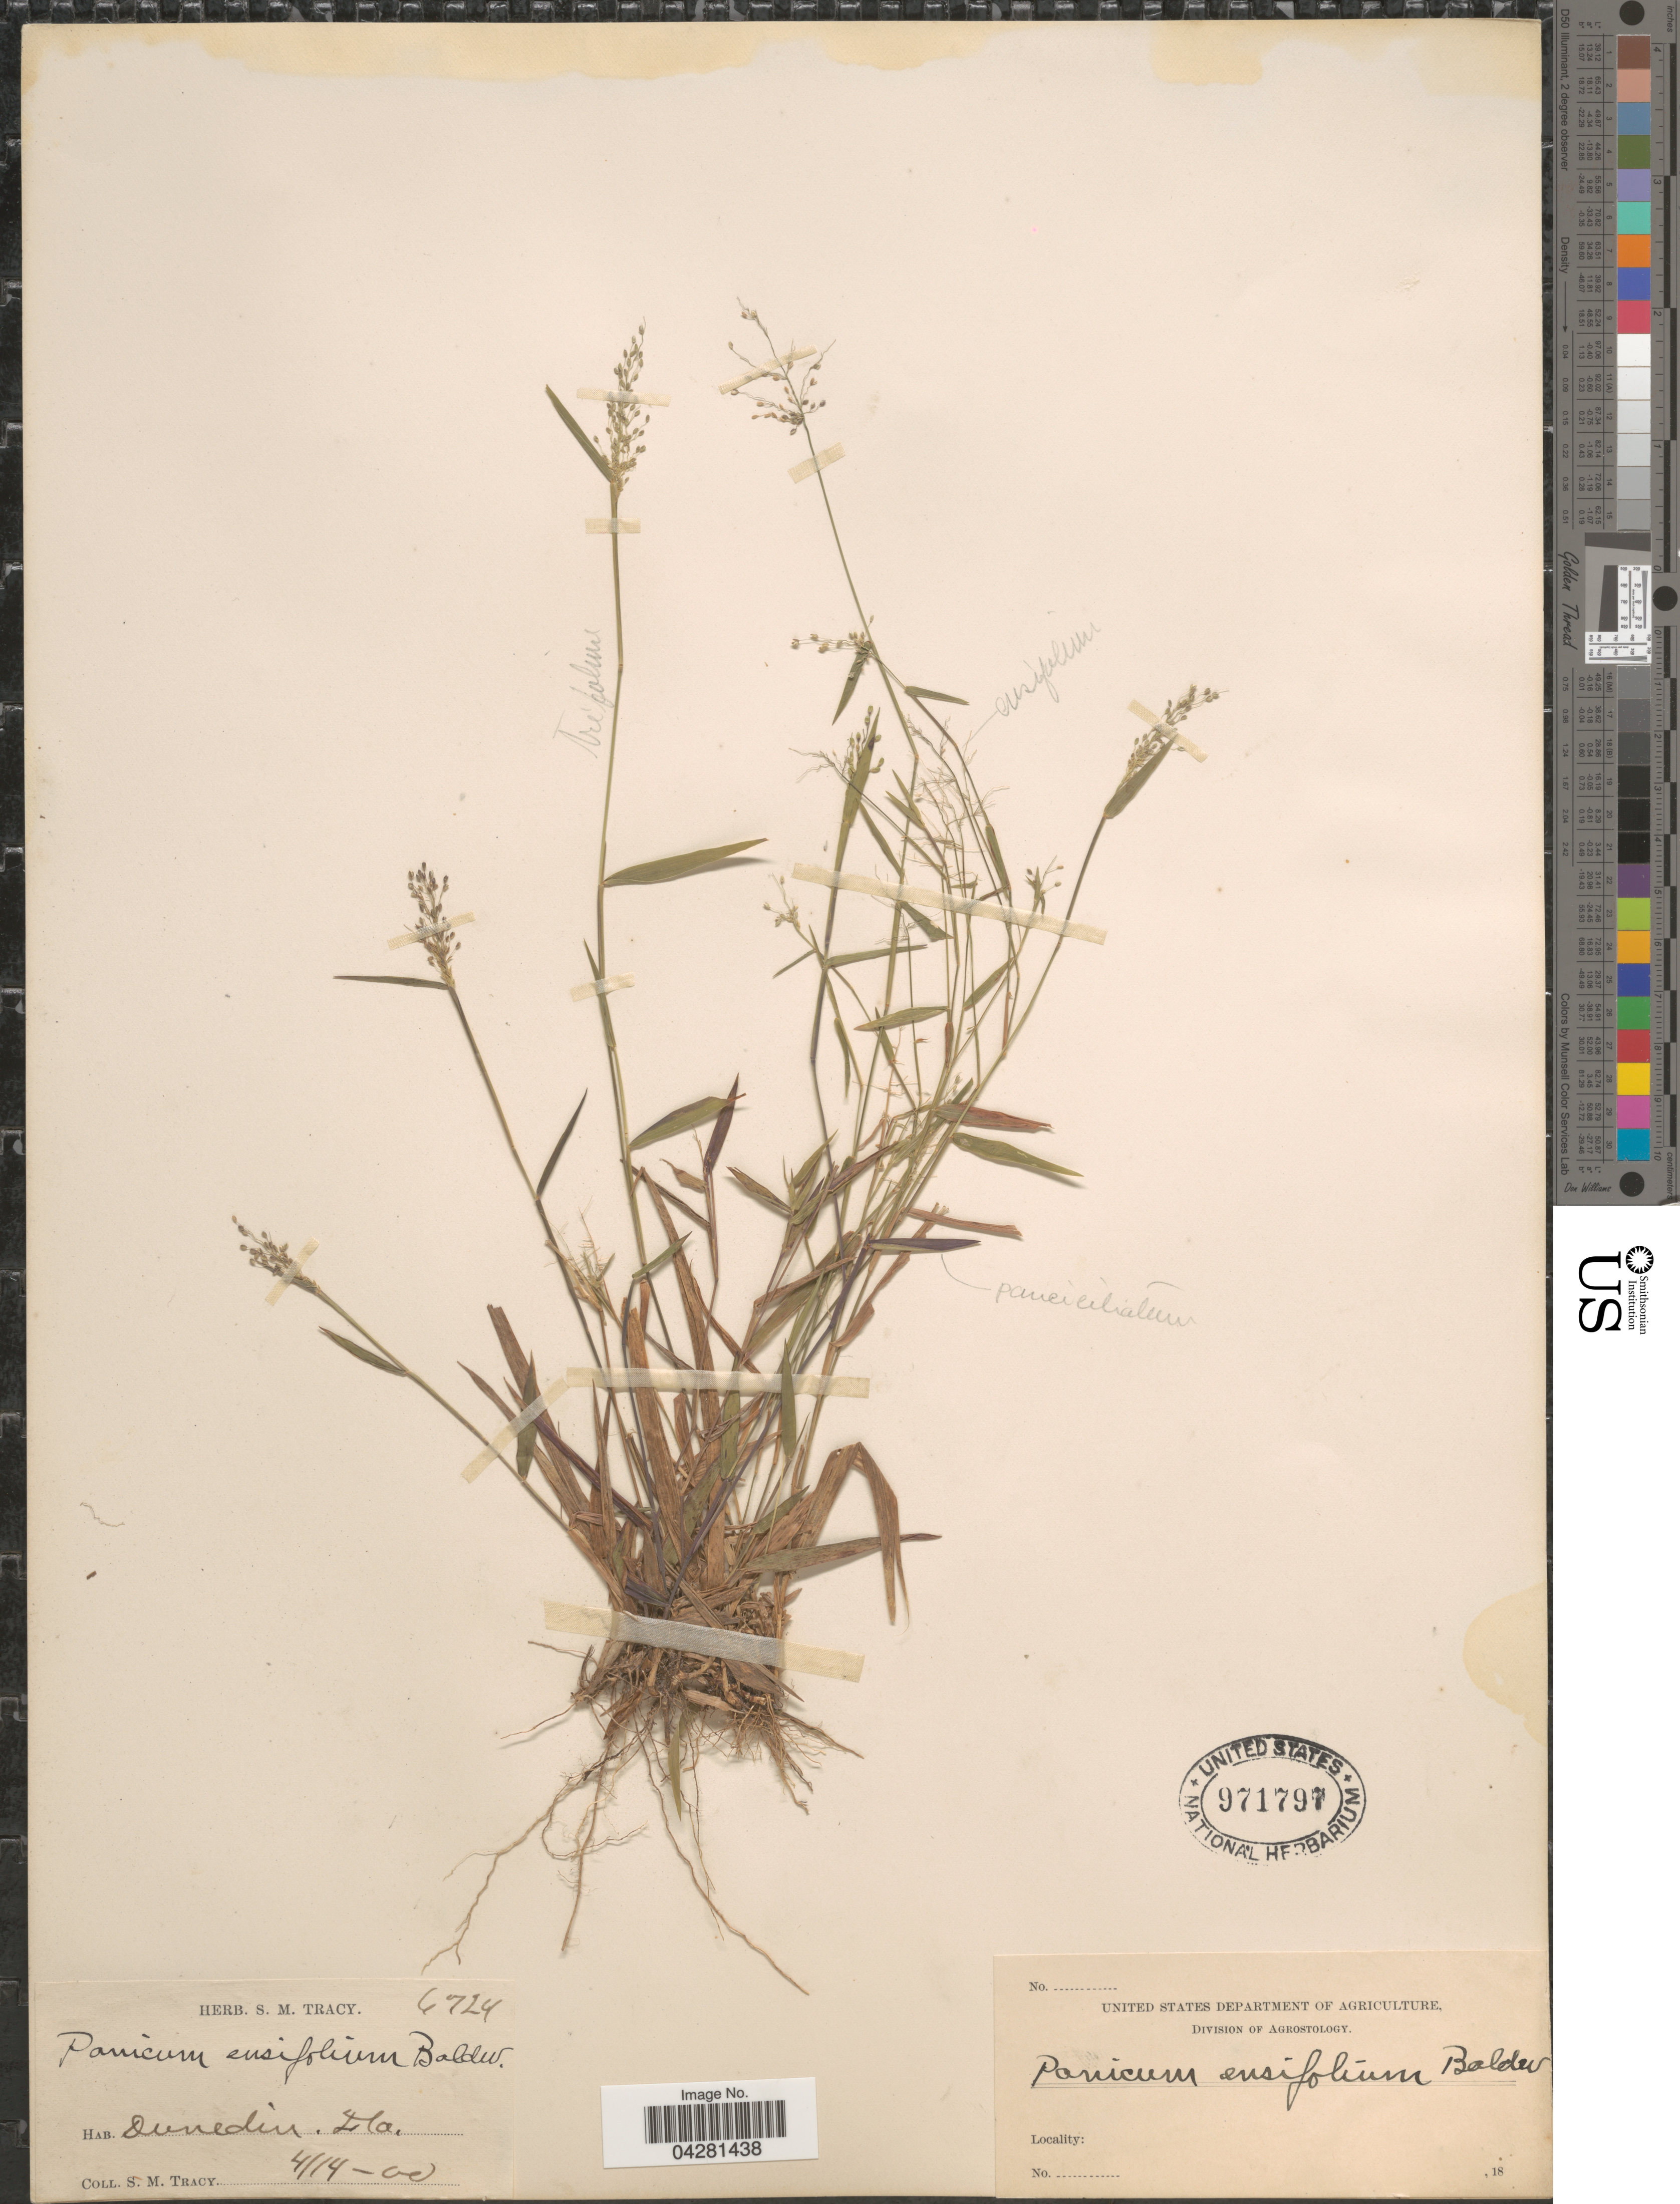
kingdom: Plantae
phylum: Tracheophyta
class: Liliopsida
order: Poales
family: Poaceae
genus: Dichanthelium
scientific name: Dichanthelium dichotomum var. unciphyllum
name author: (Trin.) Davidse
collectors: S. M. Tracy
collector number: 6724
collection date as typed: Transcribed d/m/y: 14/4/0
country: United States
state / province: Florida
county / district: Pinellas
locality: Dunedin.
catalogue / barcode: US 971797